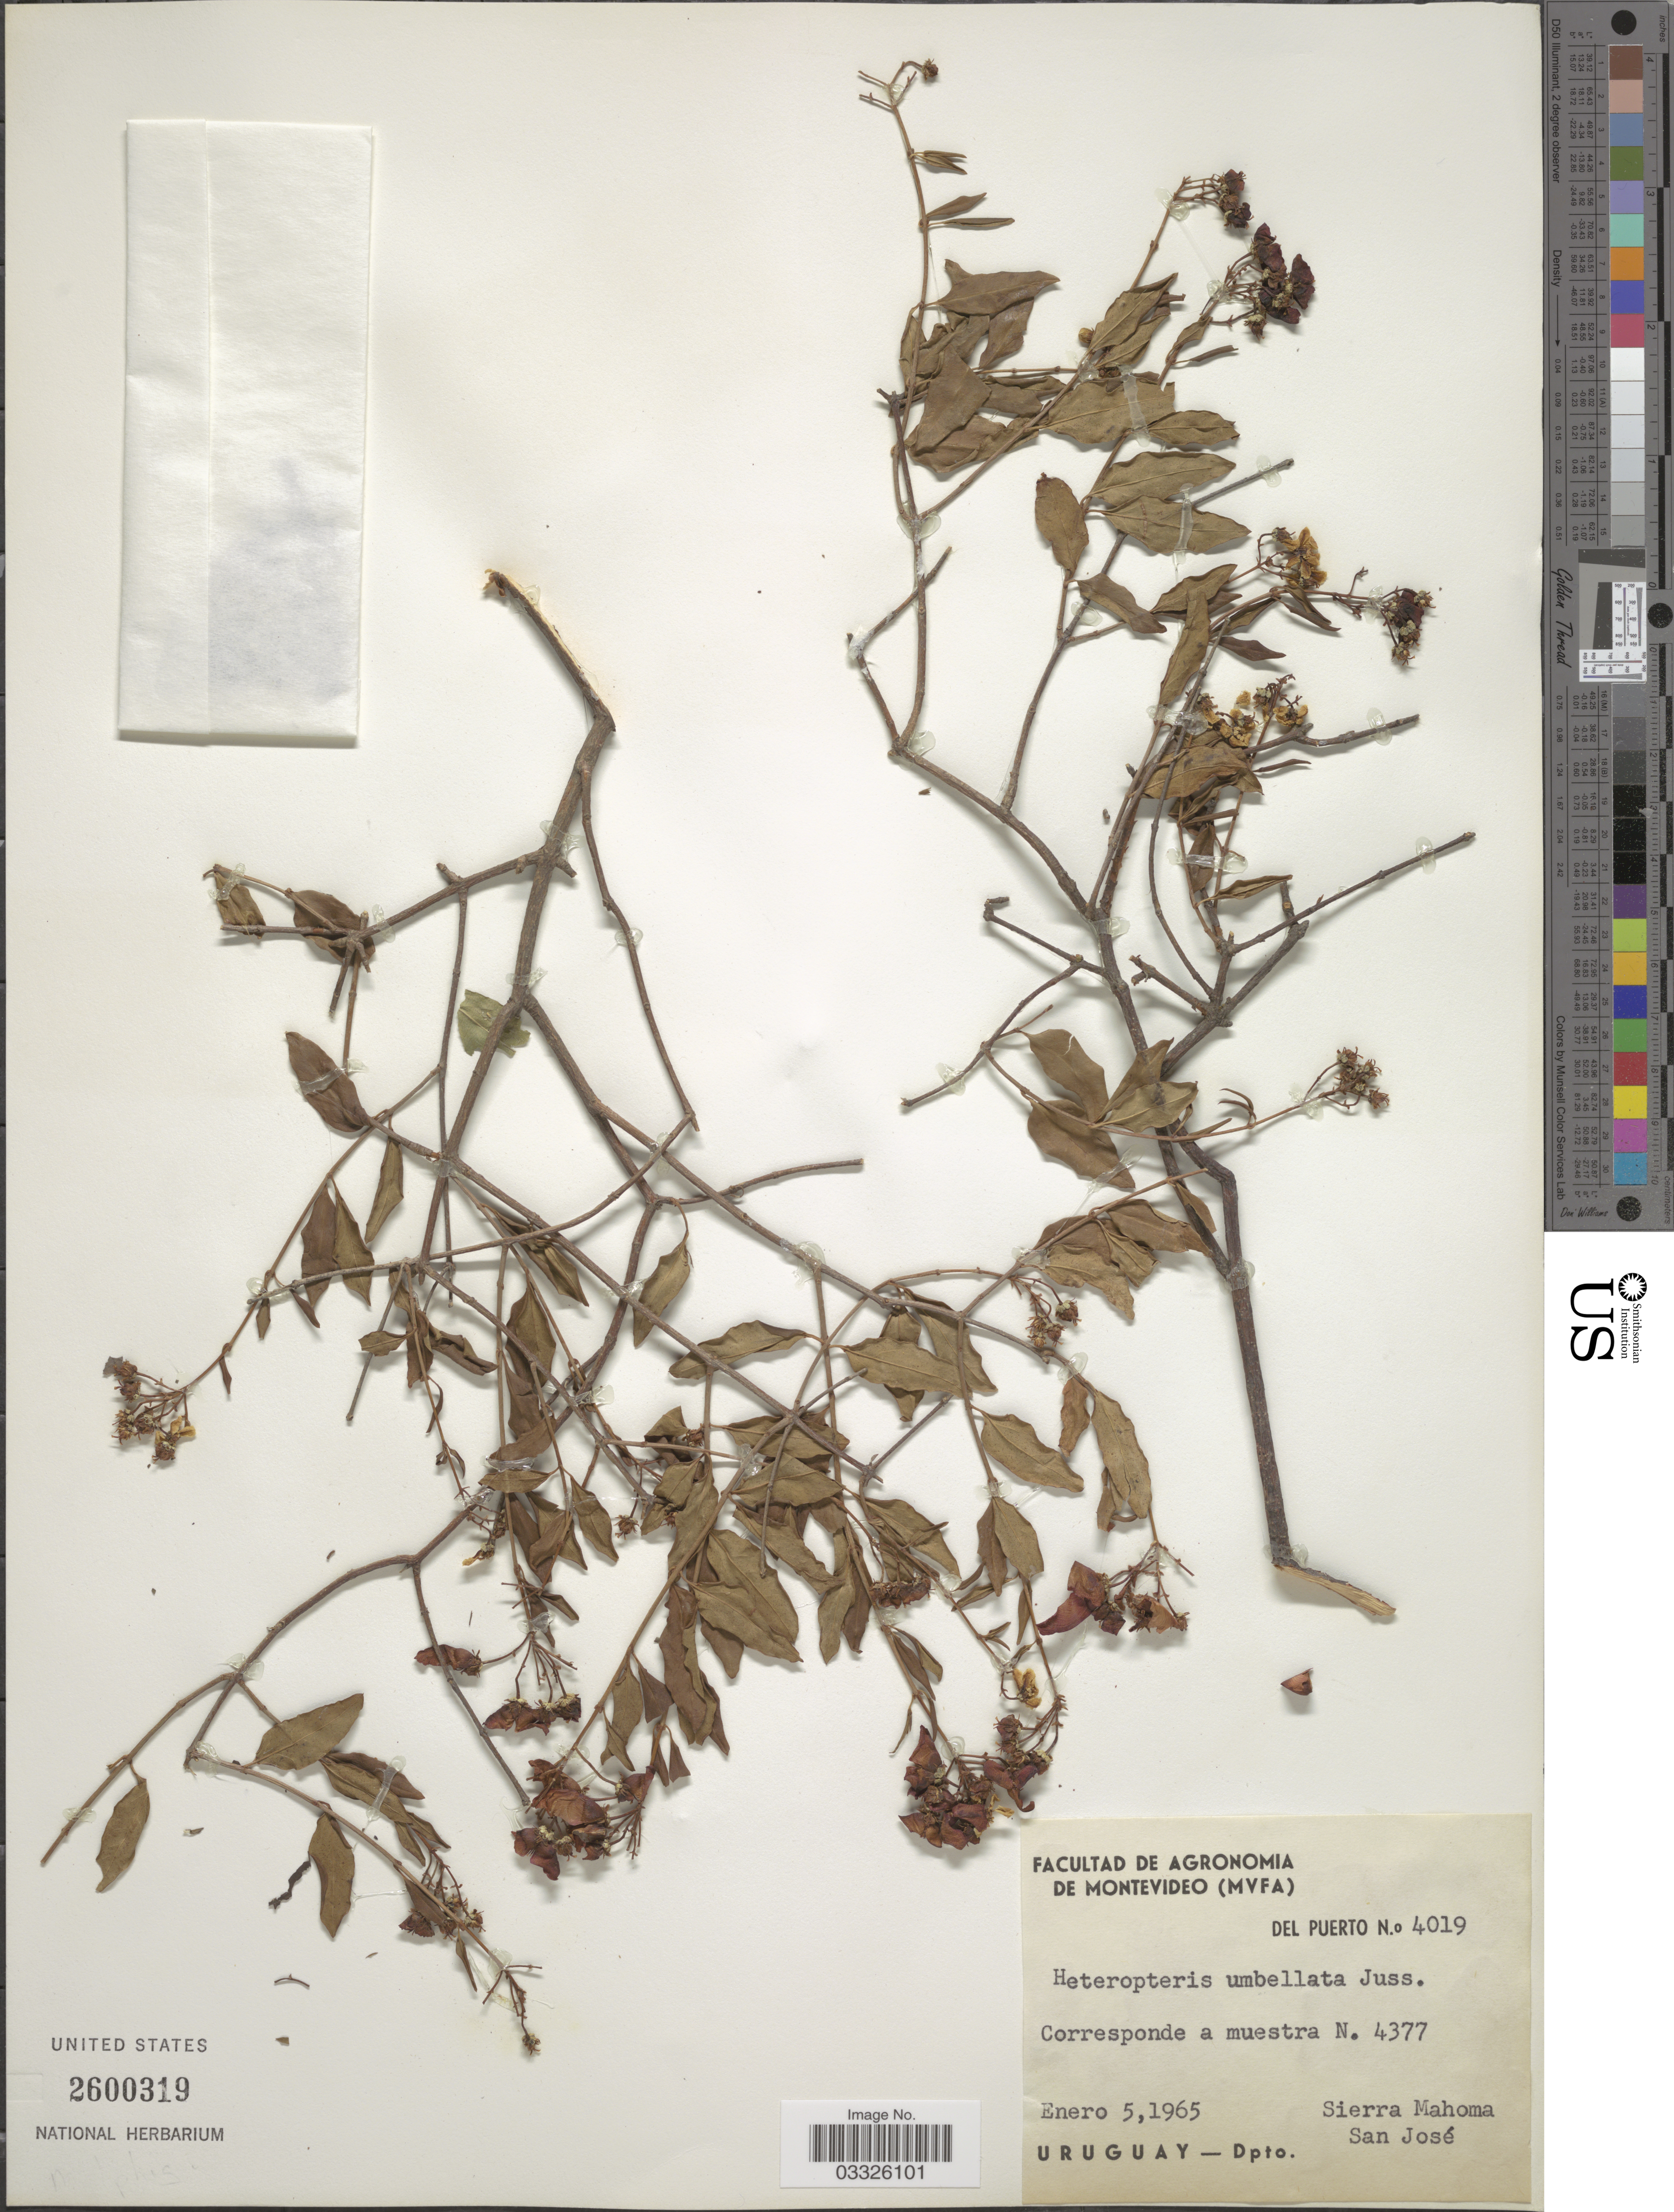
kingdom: Plantae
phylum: Tracheophyta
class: Magnoliopsida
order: Malpighiales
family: Malpighiaceae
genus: Heteropterys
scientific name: Heteropterys umbellata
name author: A. Juss.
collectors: Del Puerto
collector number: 4019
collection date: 1965-01-05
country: Uruguay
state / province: San Jose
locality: Sierra Mahoma. Dpto. San José.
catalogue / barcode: US 2600319